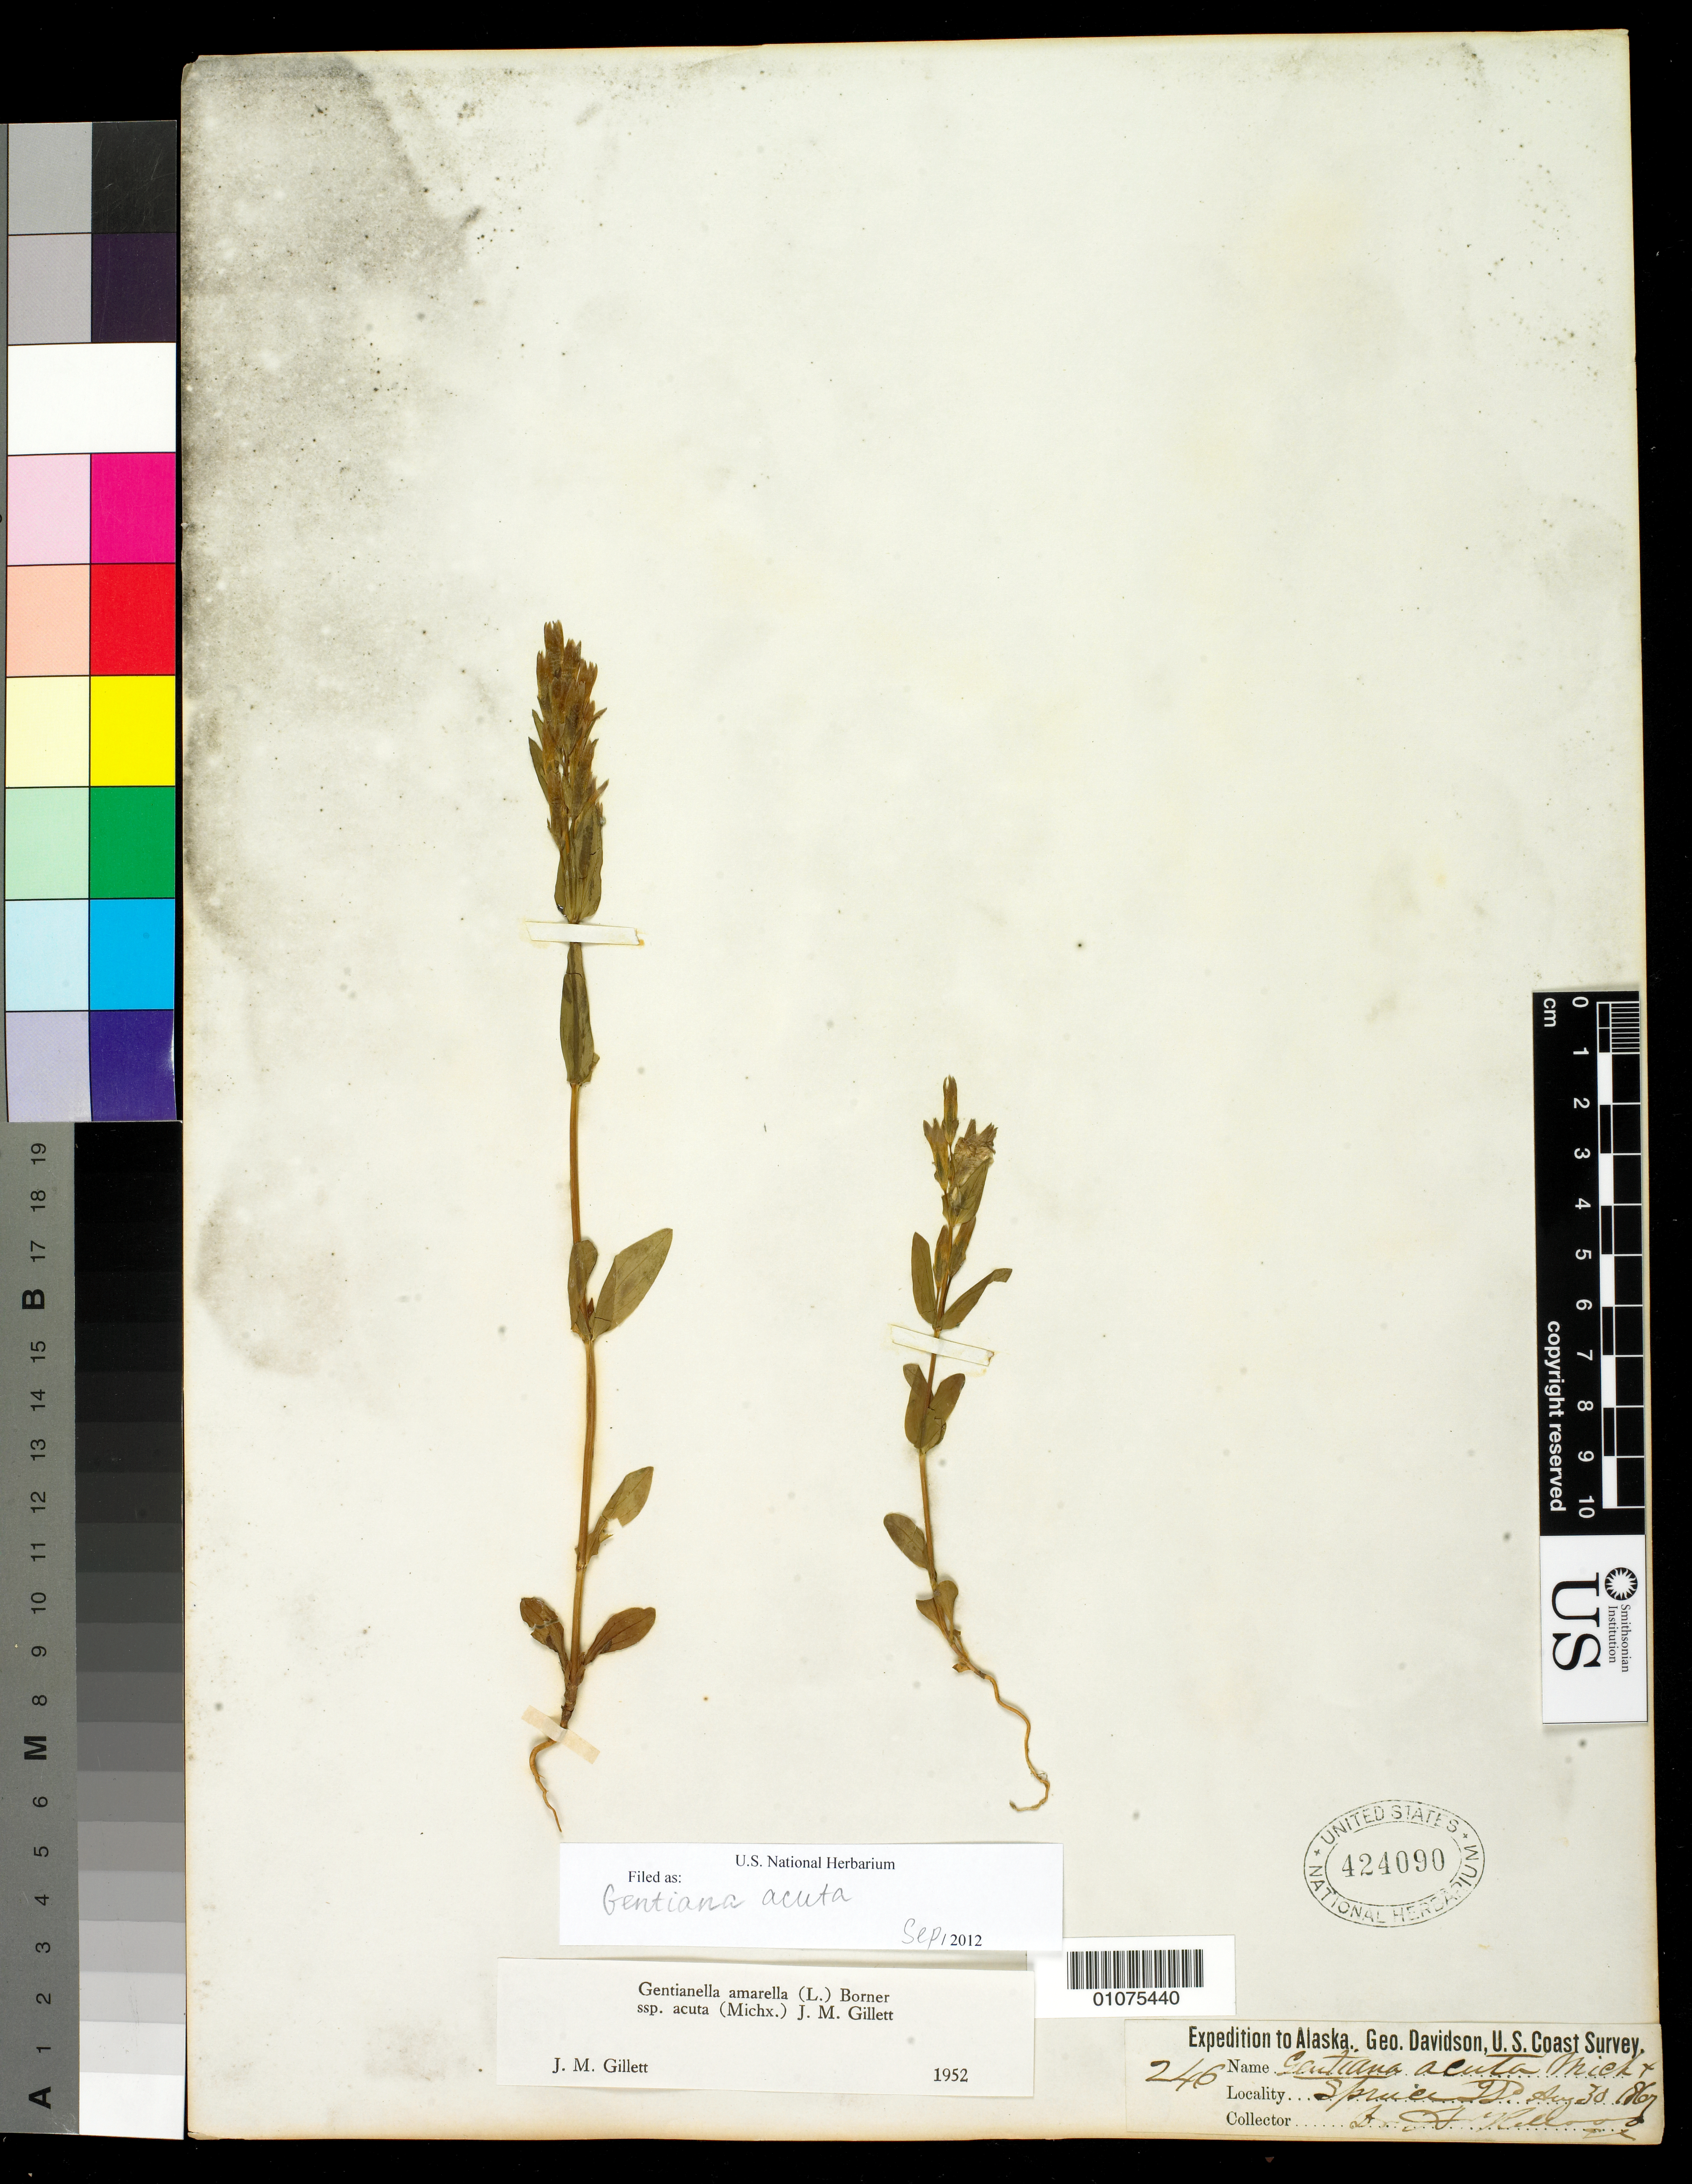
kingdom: Plantae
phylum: Tracheophyta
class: Magnoliopsida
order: Gentianales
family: Gentianaceae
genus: Gentiana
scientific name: Gentiana acuta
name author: Michx.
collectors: A. Kellogg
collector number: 246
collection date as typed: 30 Aug 1867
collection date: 1867-08-30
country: United States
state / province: Alaska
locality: Spruce Island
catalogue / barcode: US 424090